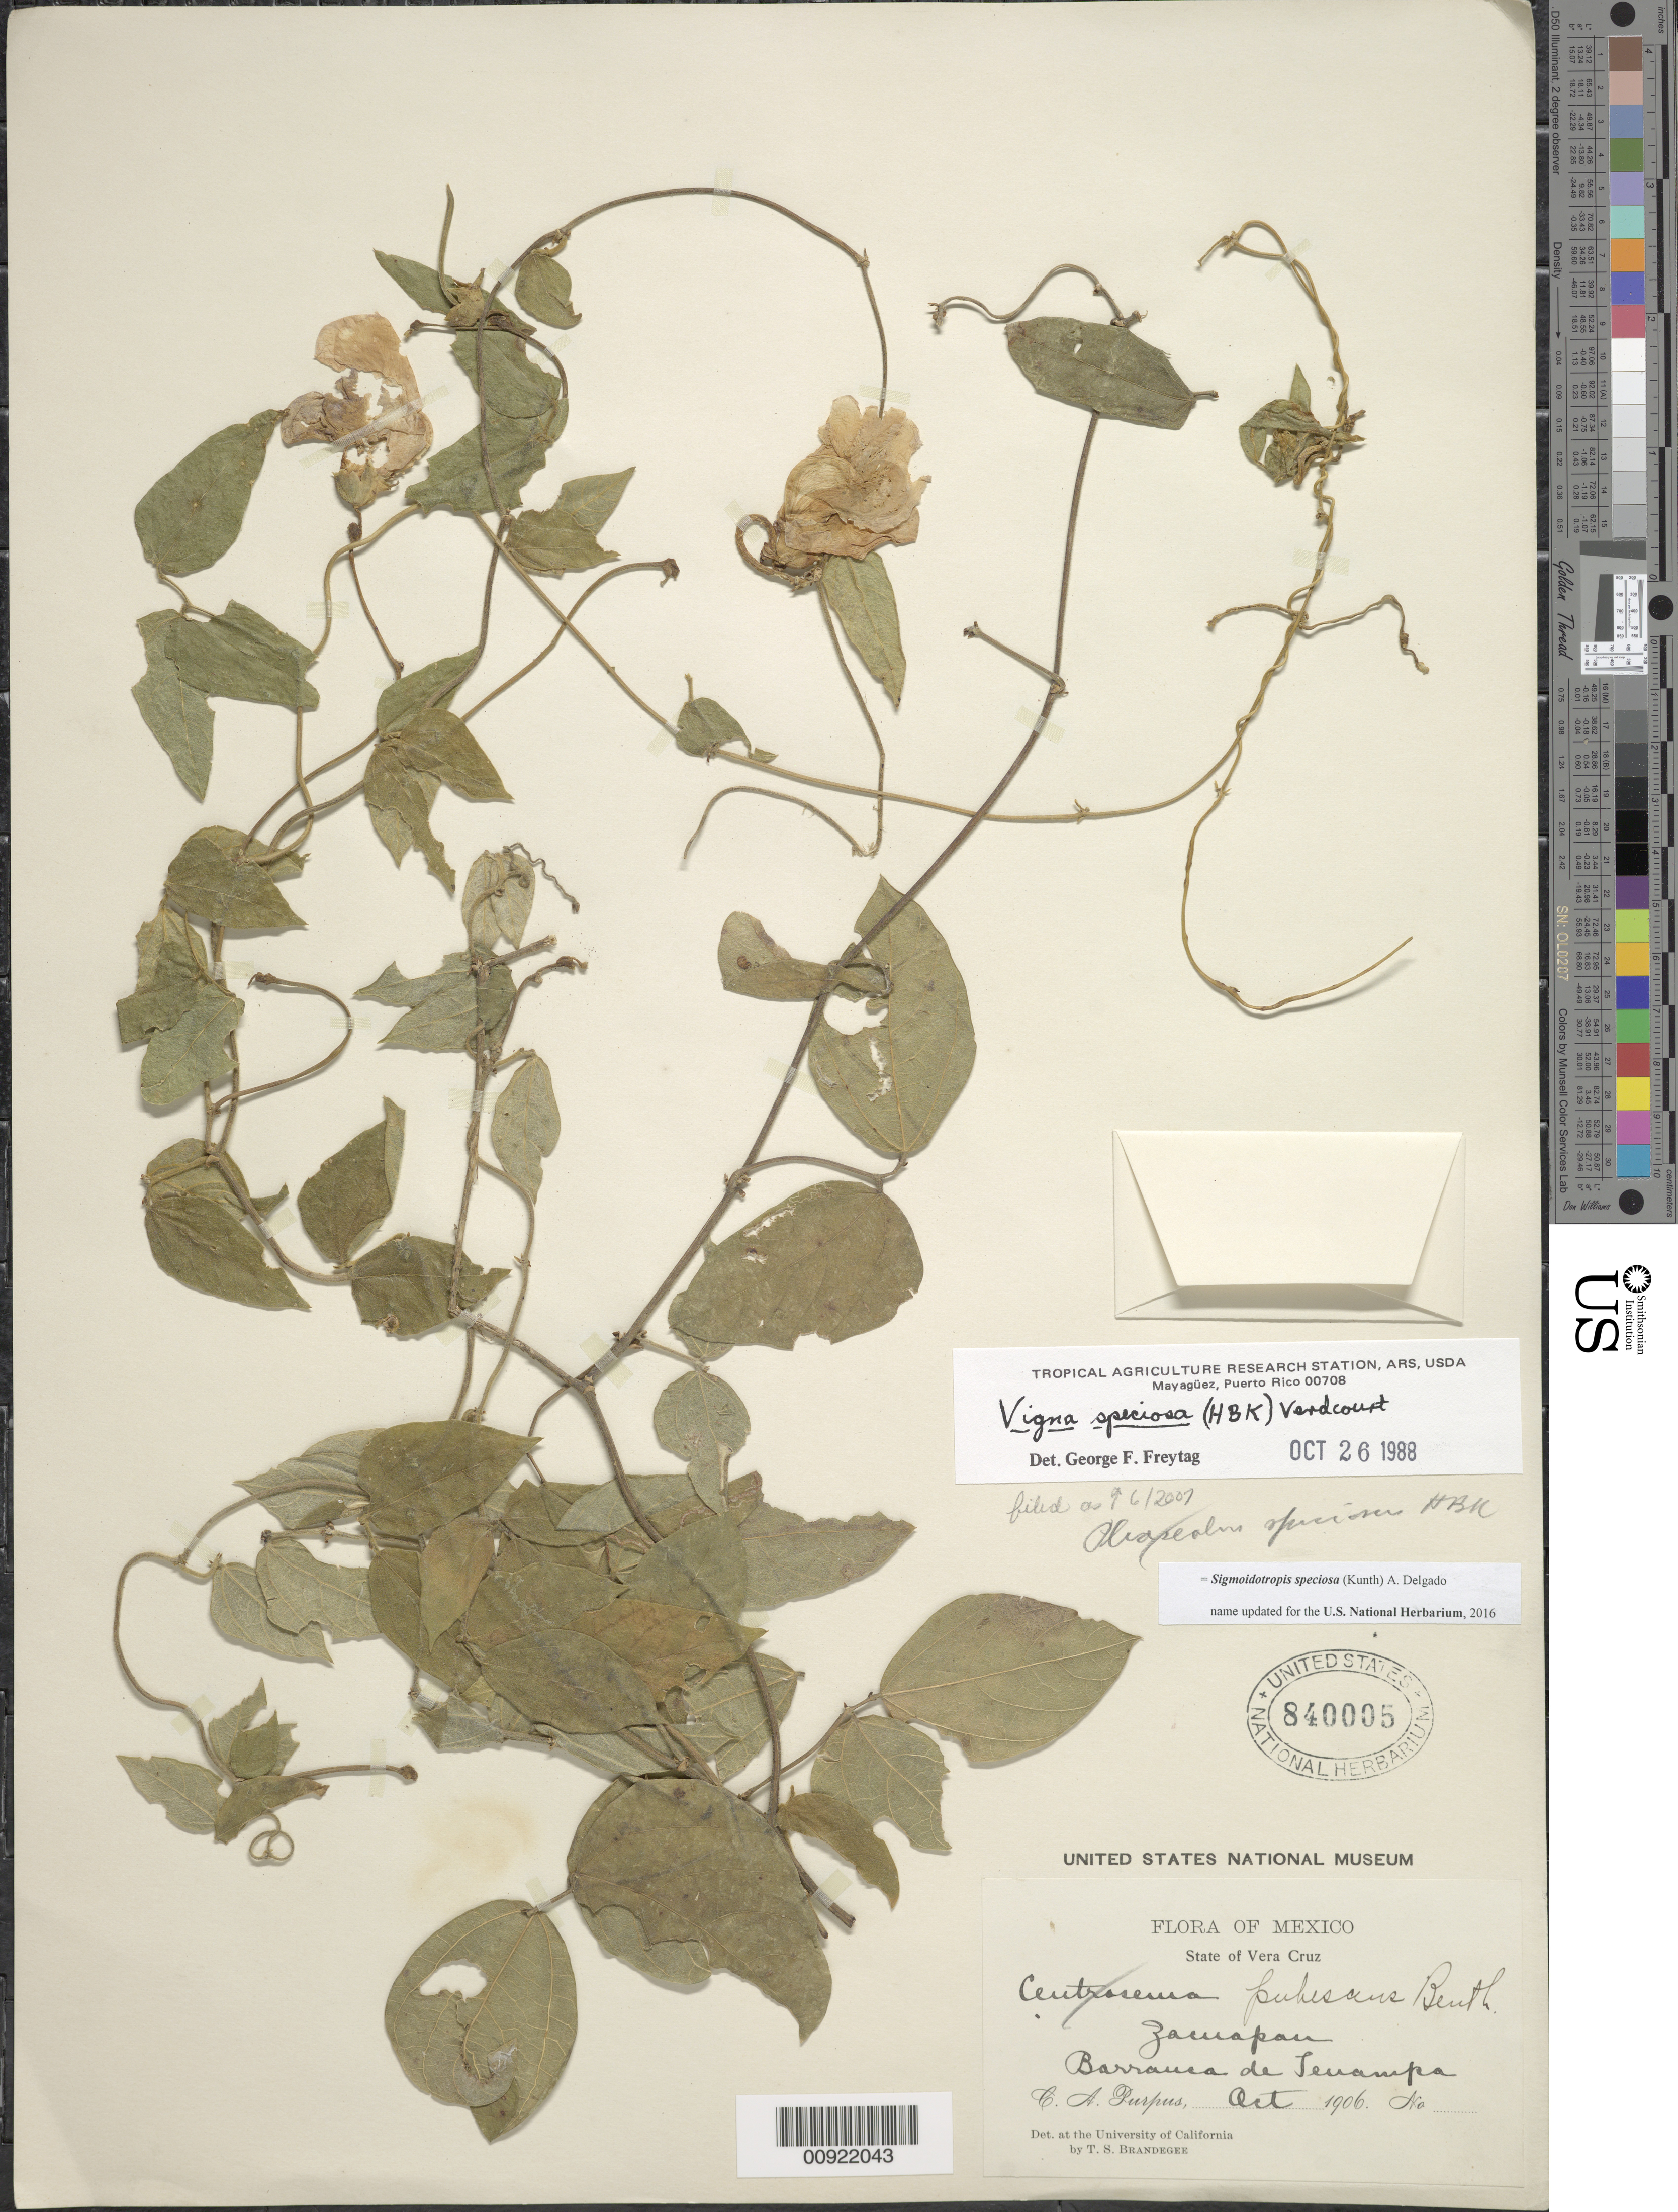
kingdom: Plantae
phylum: Tracheophyta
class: Magnoliopsida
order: Fabales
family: Fabaceae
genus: Sigmoidotropis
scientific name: Sigmoidotropis speciosa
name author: (Kunth) A. Delgado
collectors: C. A. Purpus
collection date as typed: Oct 1906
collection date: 1906-10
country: Mexico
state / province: Veracruz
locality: Zacuapan, Barranca de Tenampa.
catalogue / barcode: US 840005